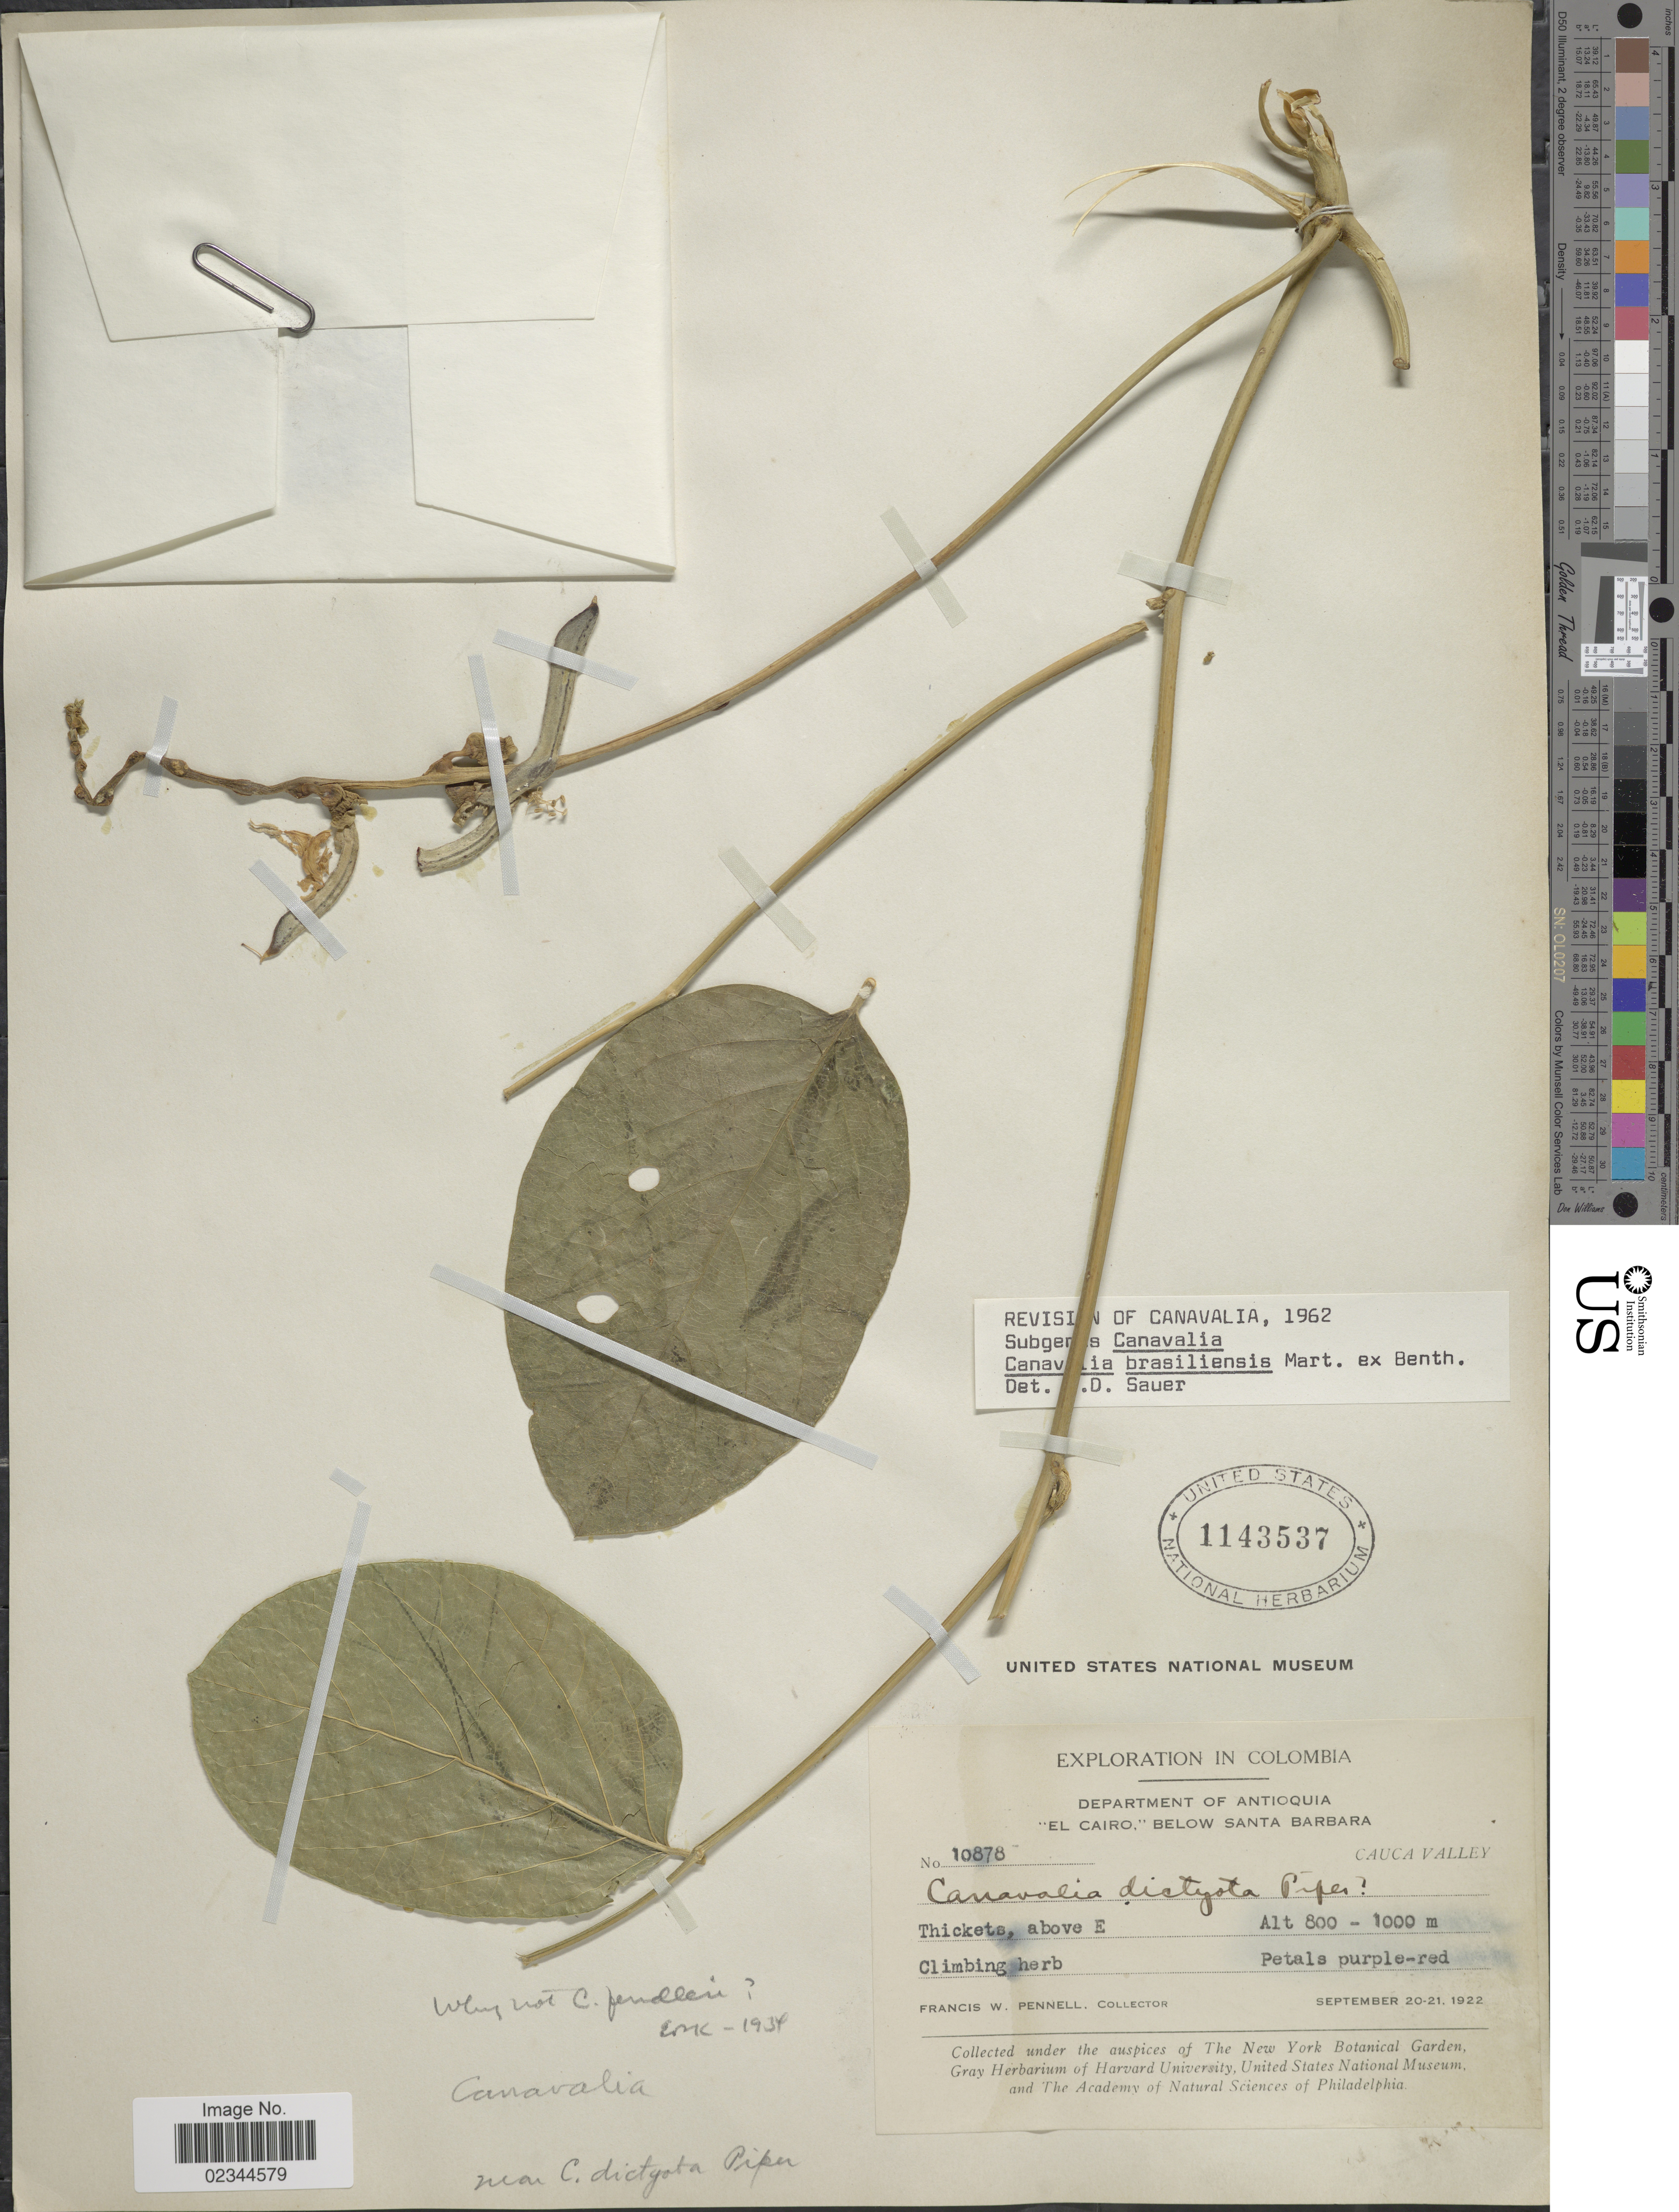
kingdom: Plantae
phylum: Tracheophyta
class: Magnoliopsida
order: Fabales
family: Fabaceae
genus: Canavalia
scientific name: Canavalia brasiliensis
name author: Mart. ex Benth.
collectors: F. W. Pennell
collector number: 10878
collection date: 1922-09-20/1922-09-21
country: Colombia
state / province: Antioquia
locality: El Cairo, below Santa Barbara, Cauca Valley, above E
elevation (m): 800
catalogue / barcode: US 1143537